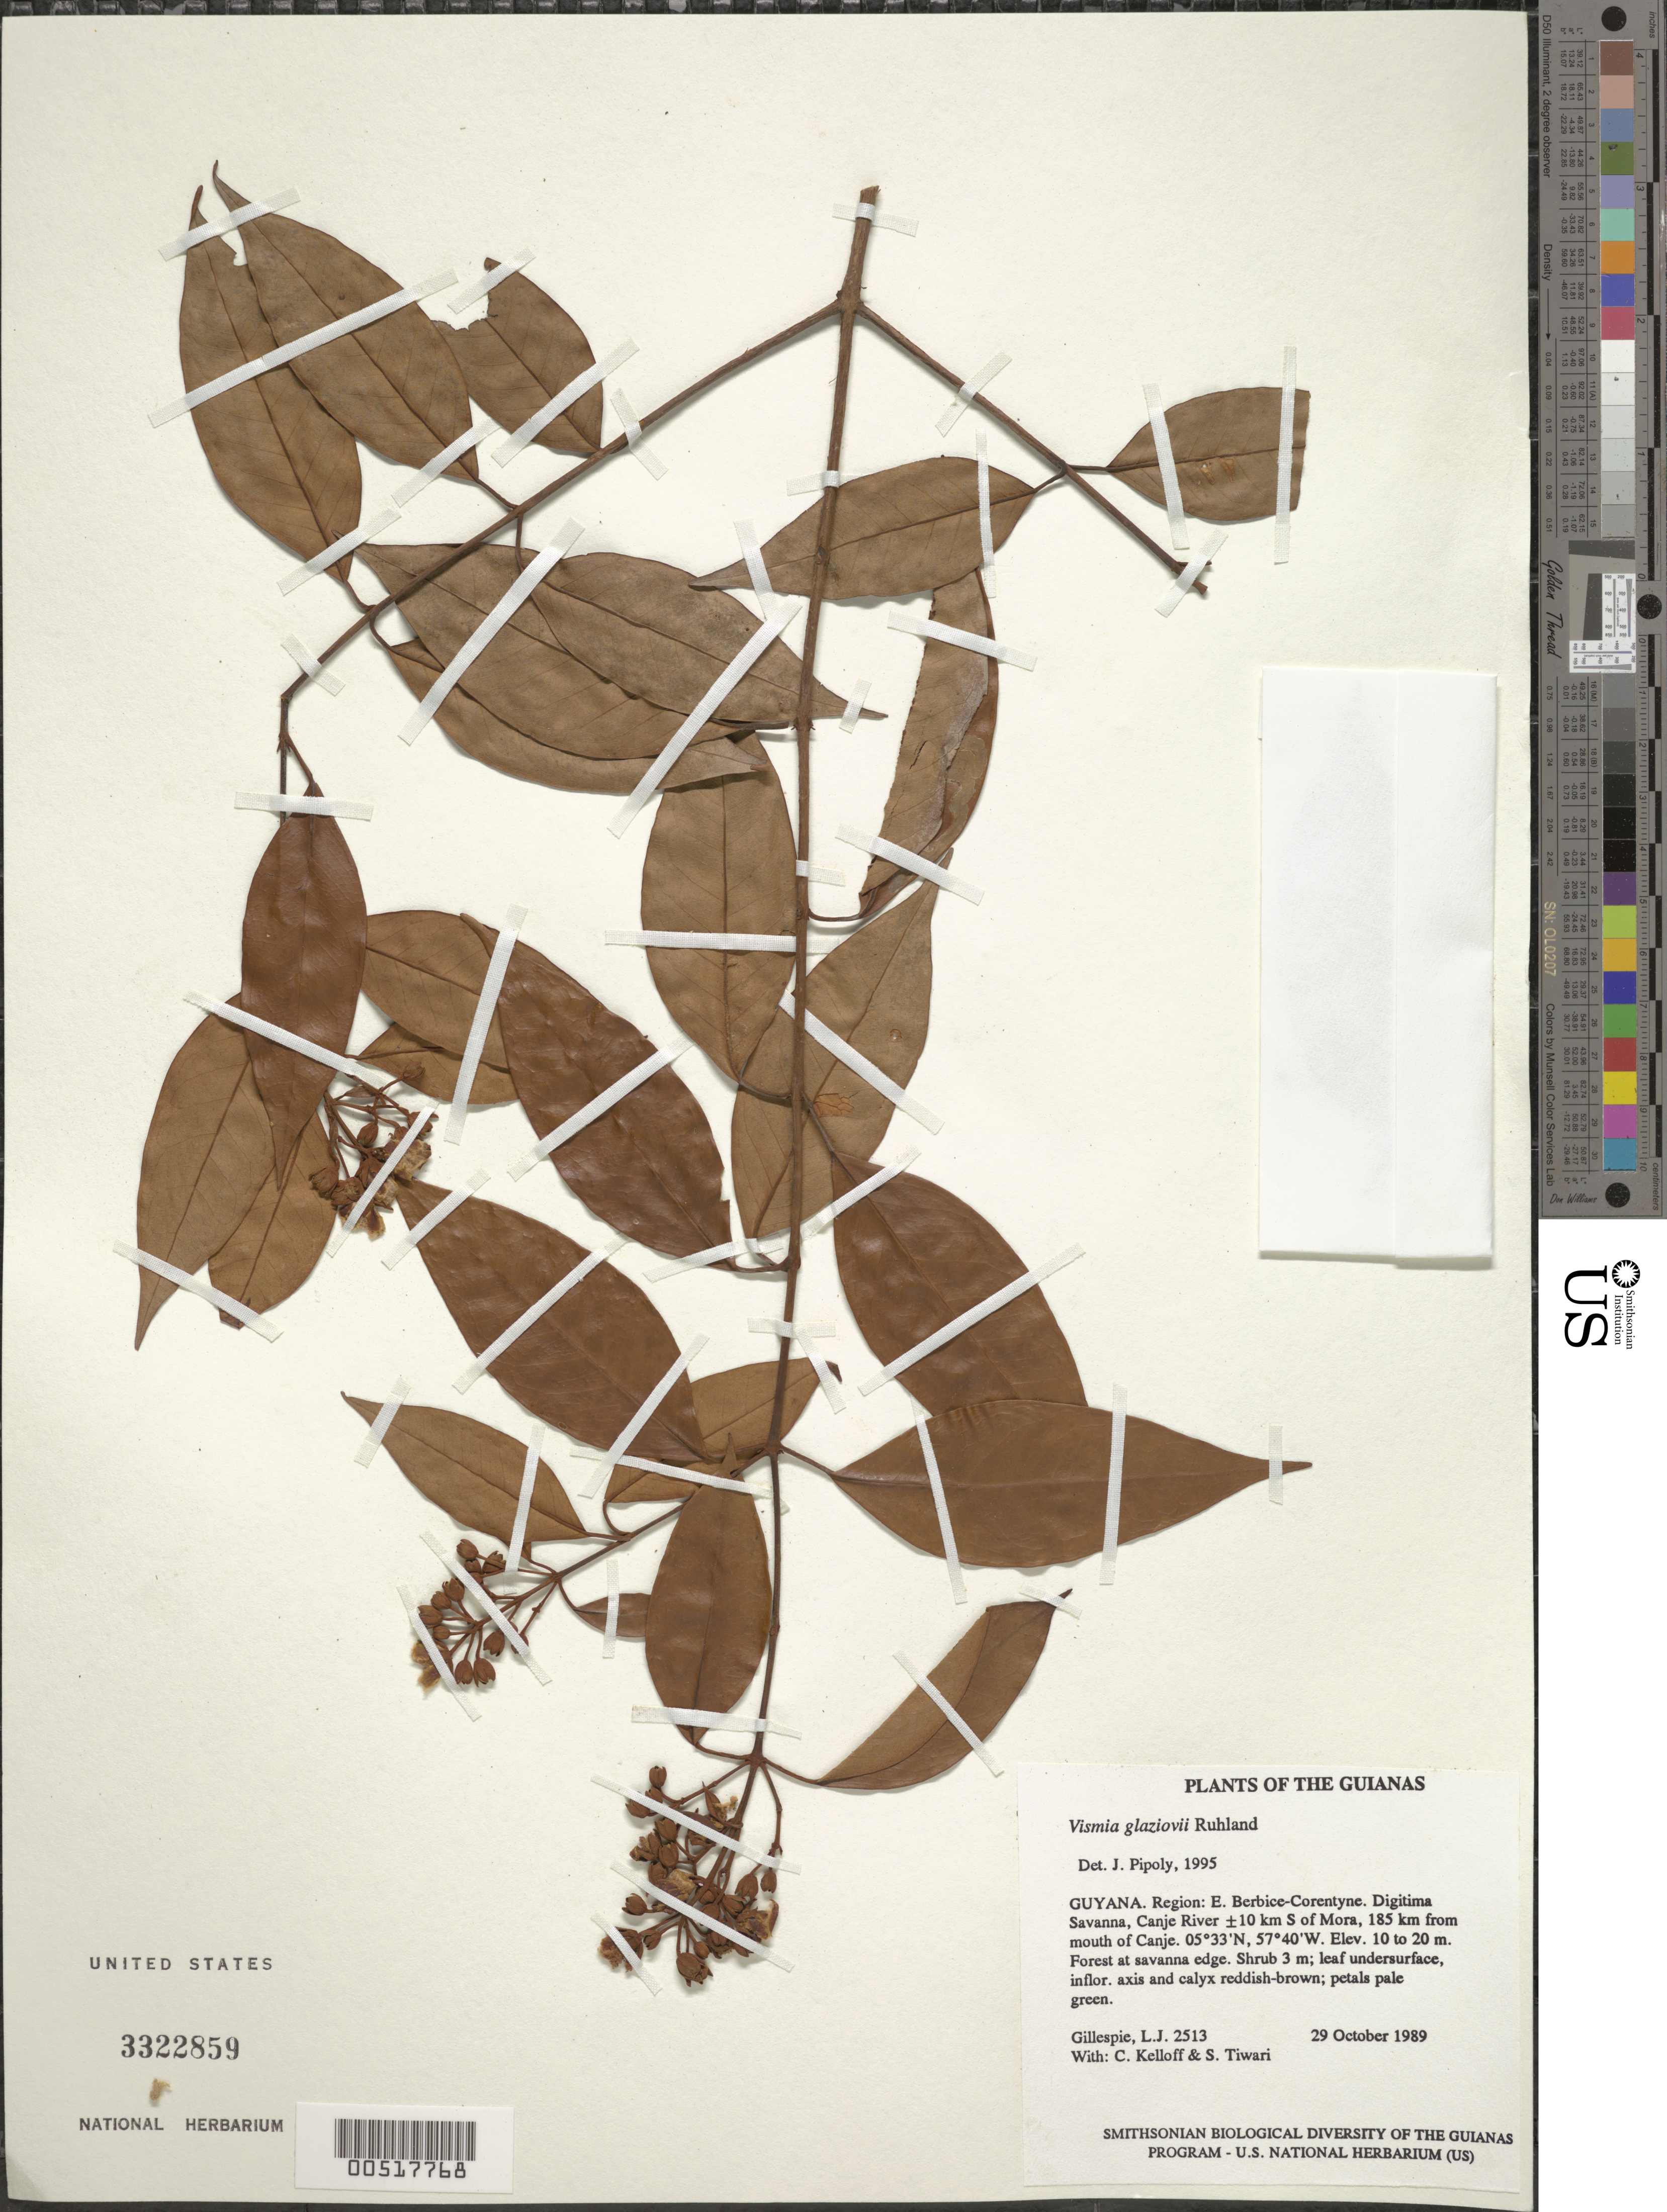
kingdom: Plantae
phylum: Tracheophyta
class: Magnoliopsida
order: Malpighiales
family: Hypericaceae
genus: Vismia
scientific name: Vismia glaziovii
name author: Ruhland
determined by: Pipoly, J. J., III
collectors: L. J. Gillespie, C. L. Kelloff & S. Tiwari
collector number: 2513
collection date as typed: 29 October 1989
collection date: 1989-10-29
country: Guyana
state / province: E. Berbice-Corentyne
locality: Digitima Savanna, Canje River ±20 km S of Mora, 185 km from mouth of Canje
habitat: Forest at savanna edge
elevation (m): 10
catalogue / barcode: US 3322859